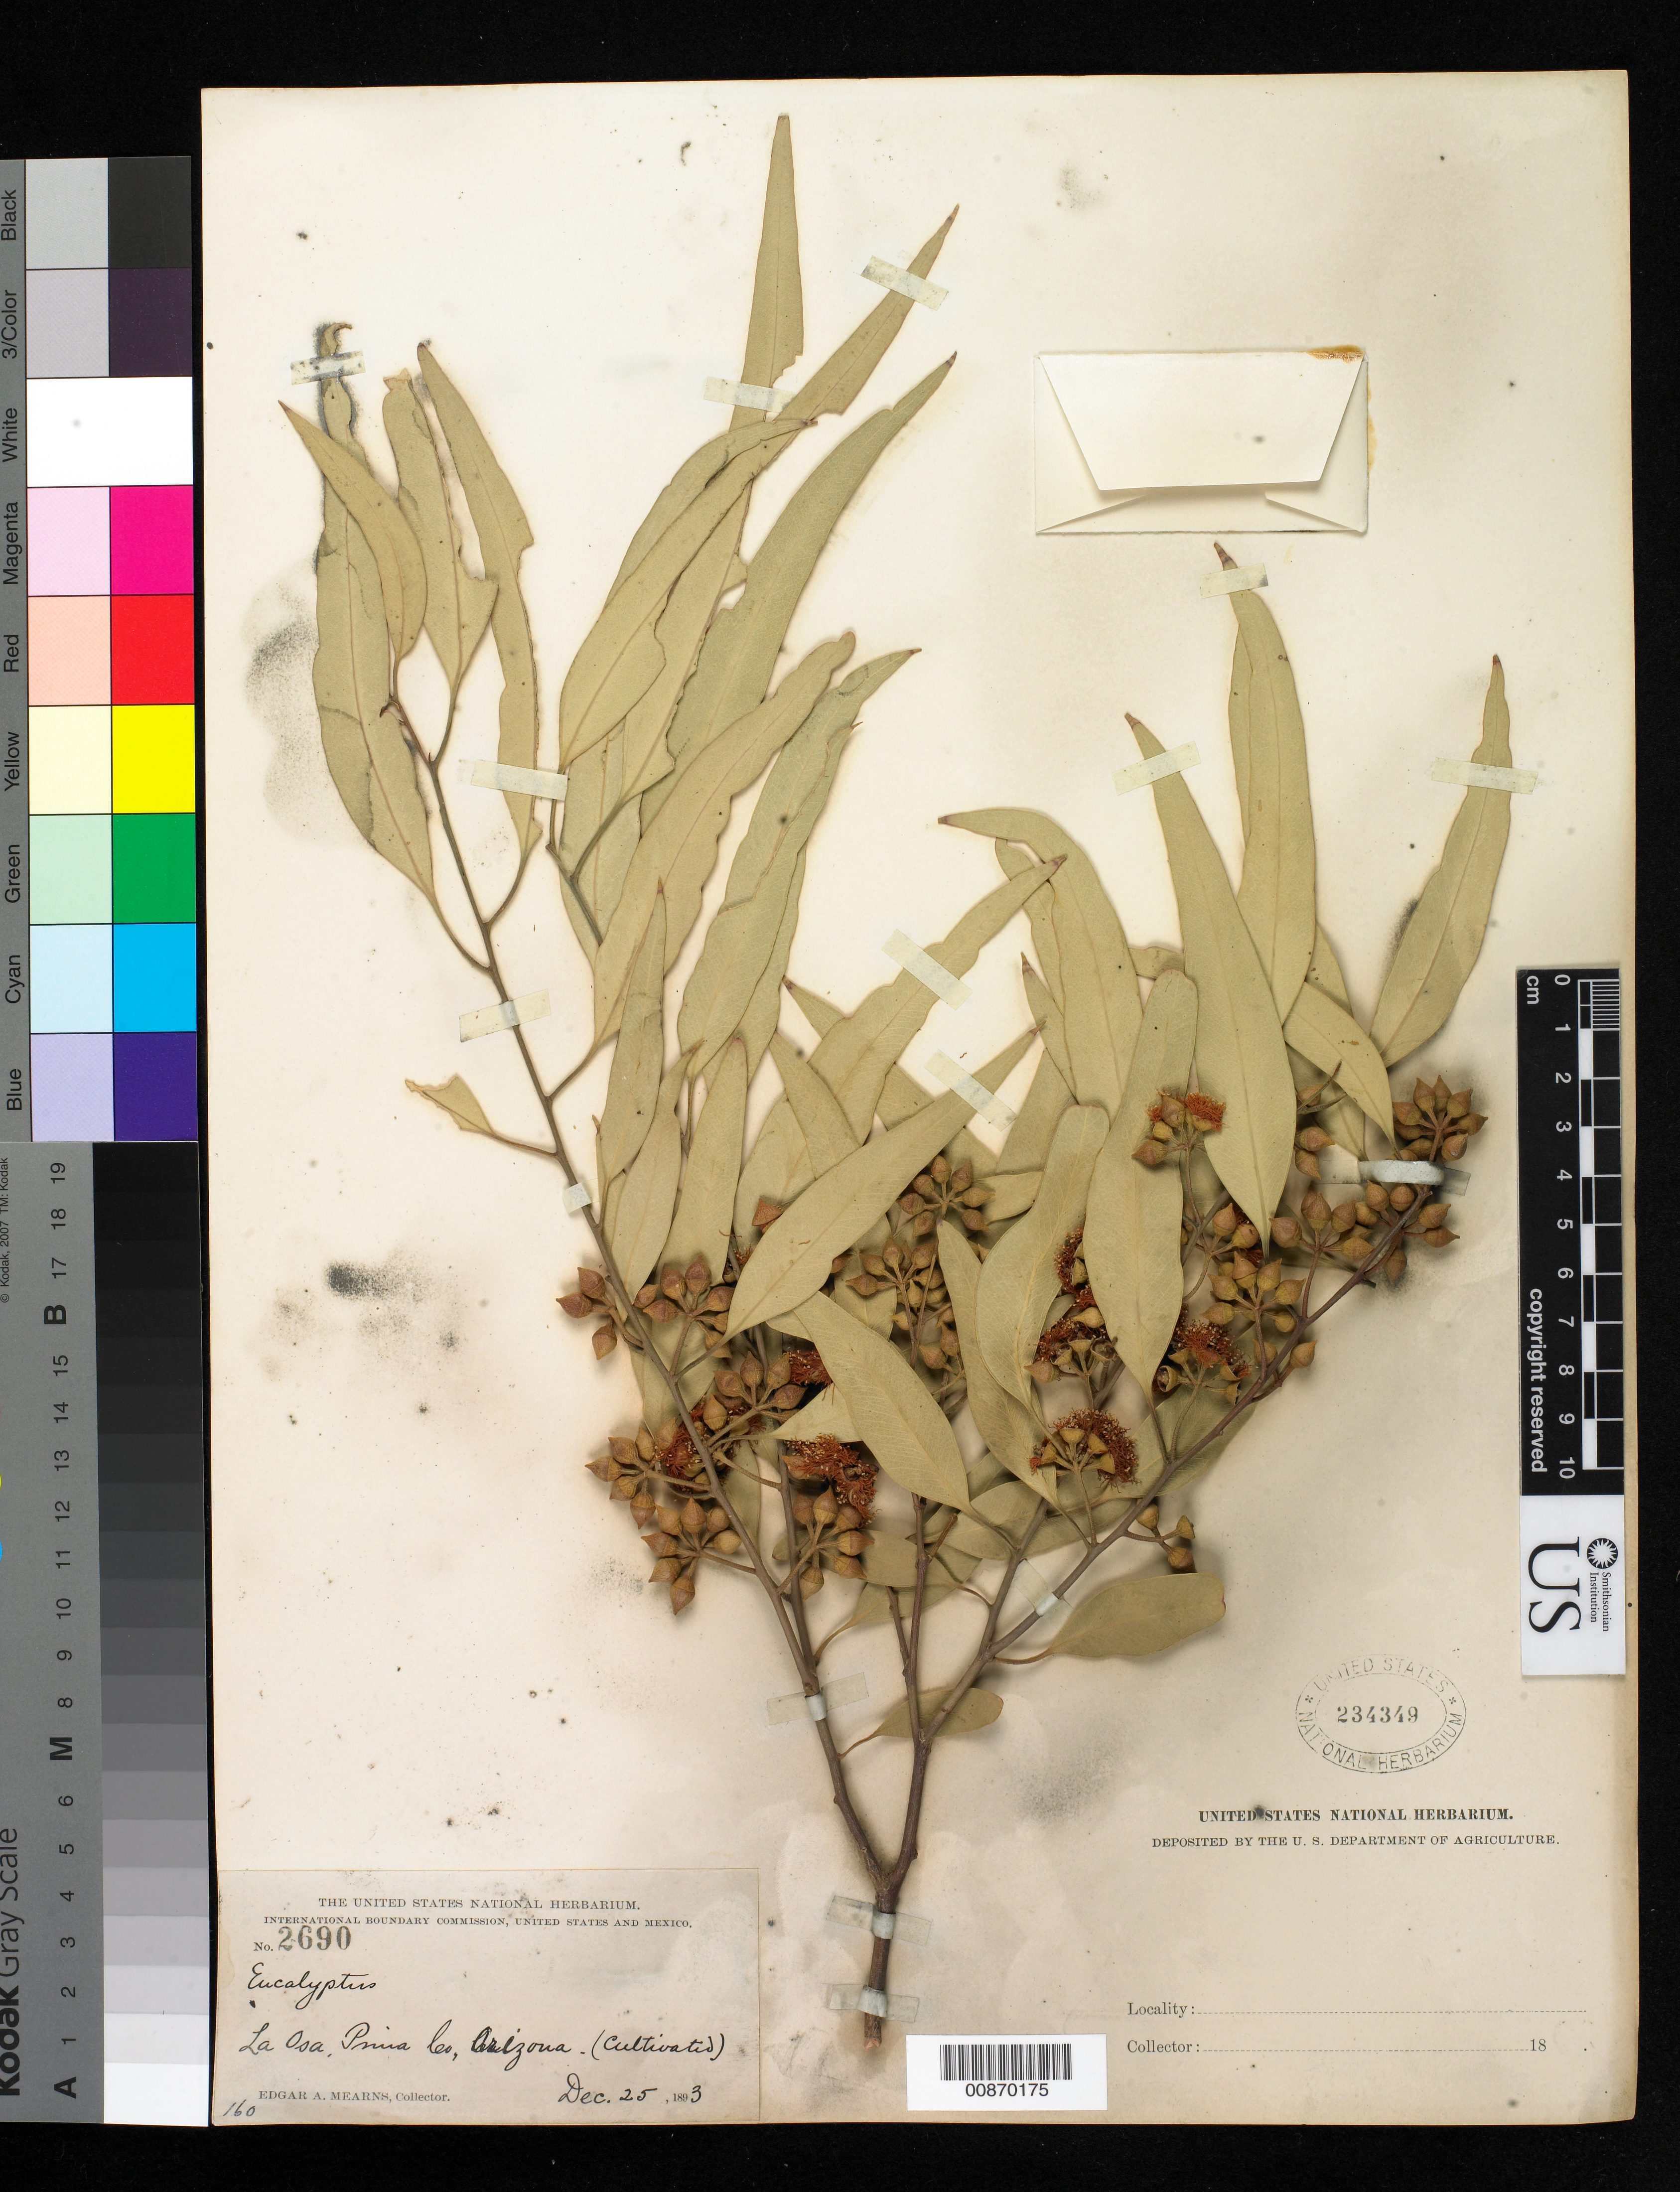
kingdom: Plantae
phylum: Tracheophyta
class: Magnoliopsida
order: Myrtales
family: Myrtaceae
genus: Eucalyptus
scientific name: Eucalyptus sp.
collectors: E. A. Mearns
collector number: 2690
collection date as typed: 25 Dec 1893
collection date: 1893-12-25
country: United States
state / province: Arizona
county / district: Pima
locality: La Osa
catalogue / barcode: US 234349